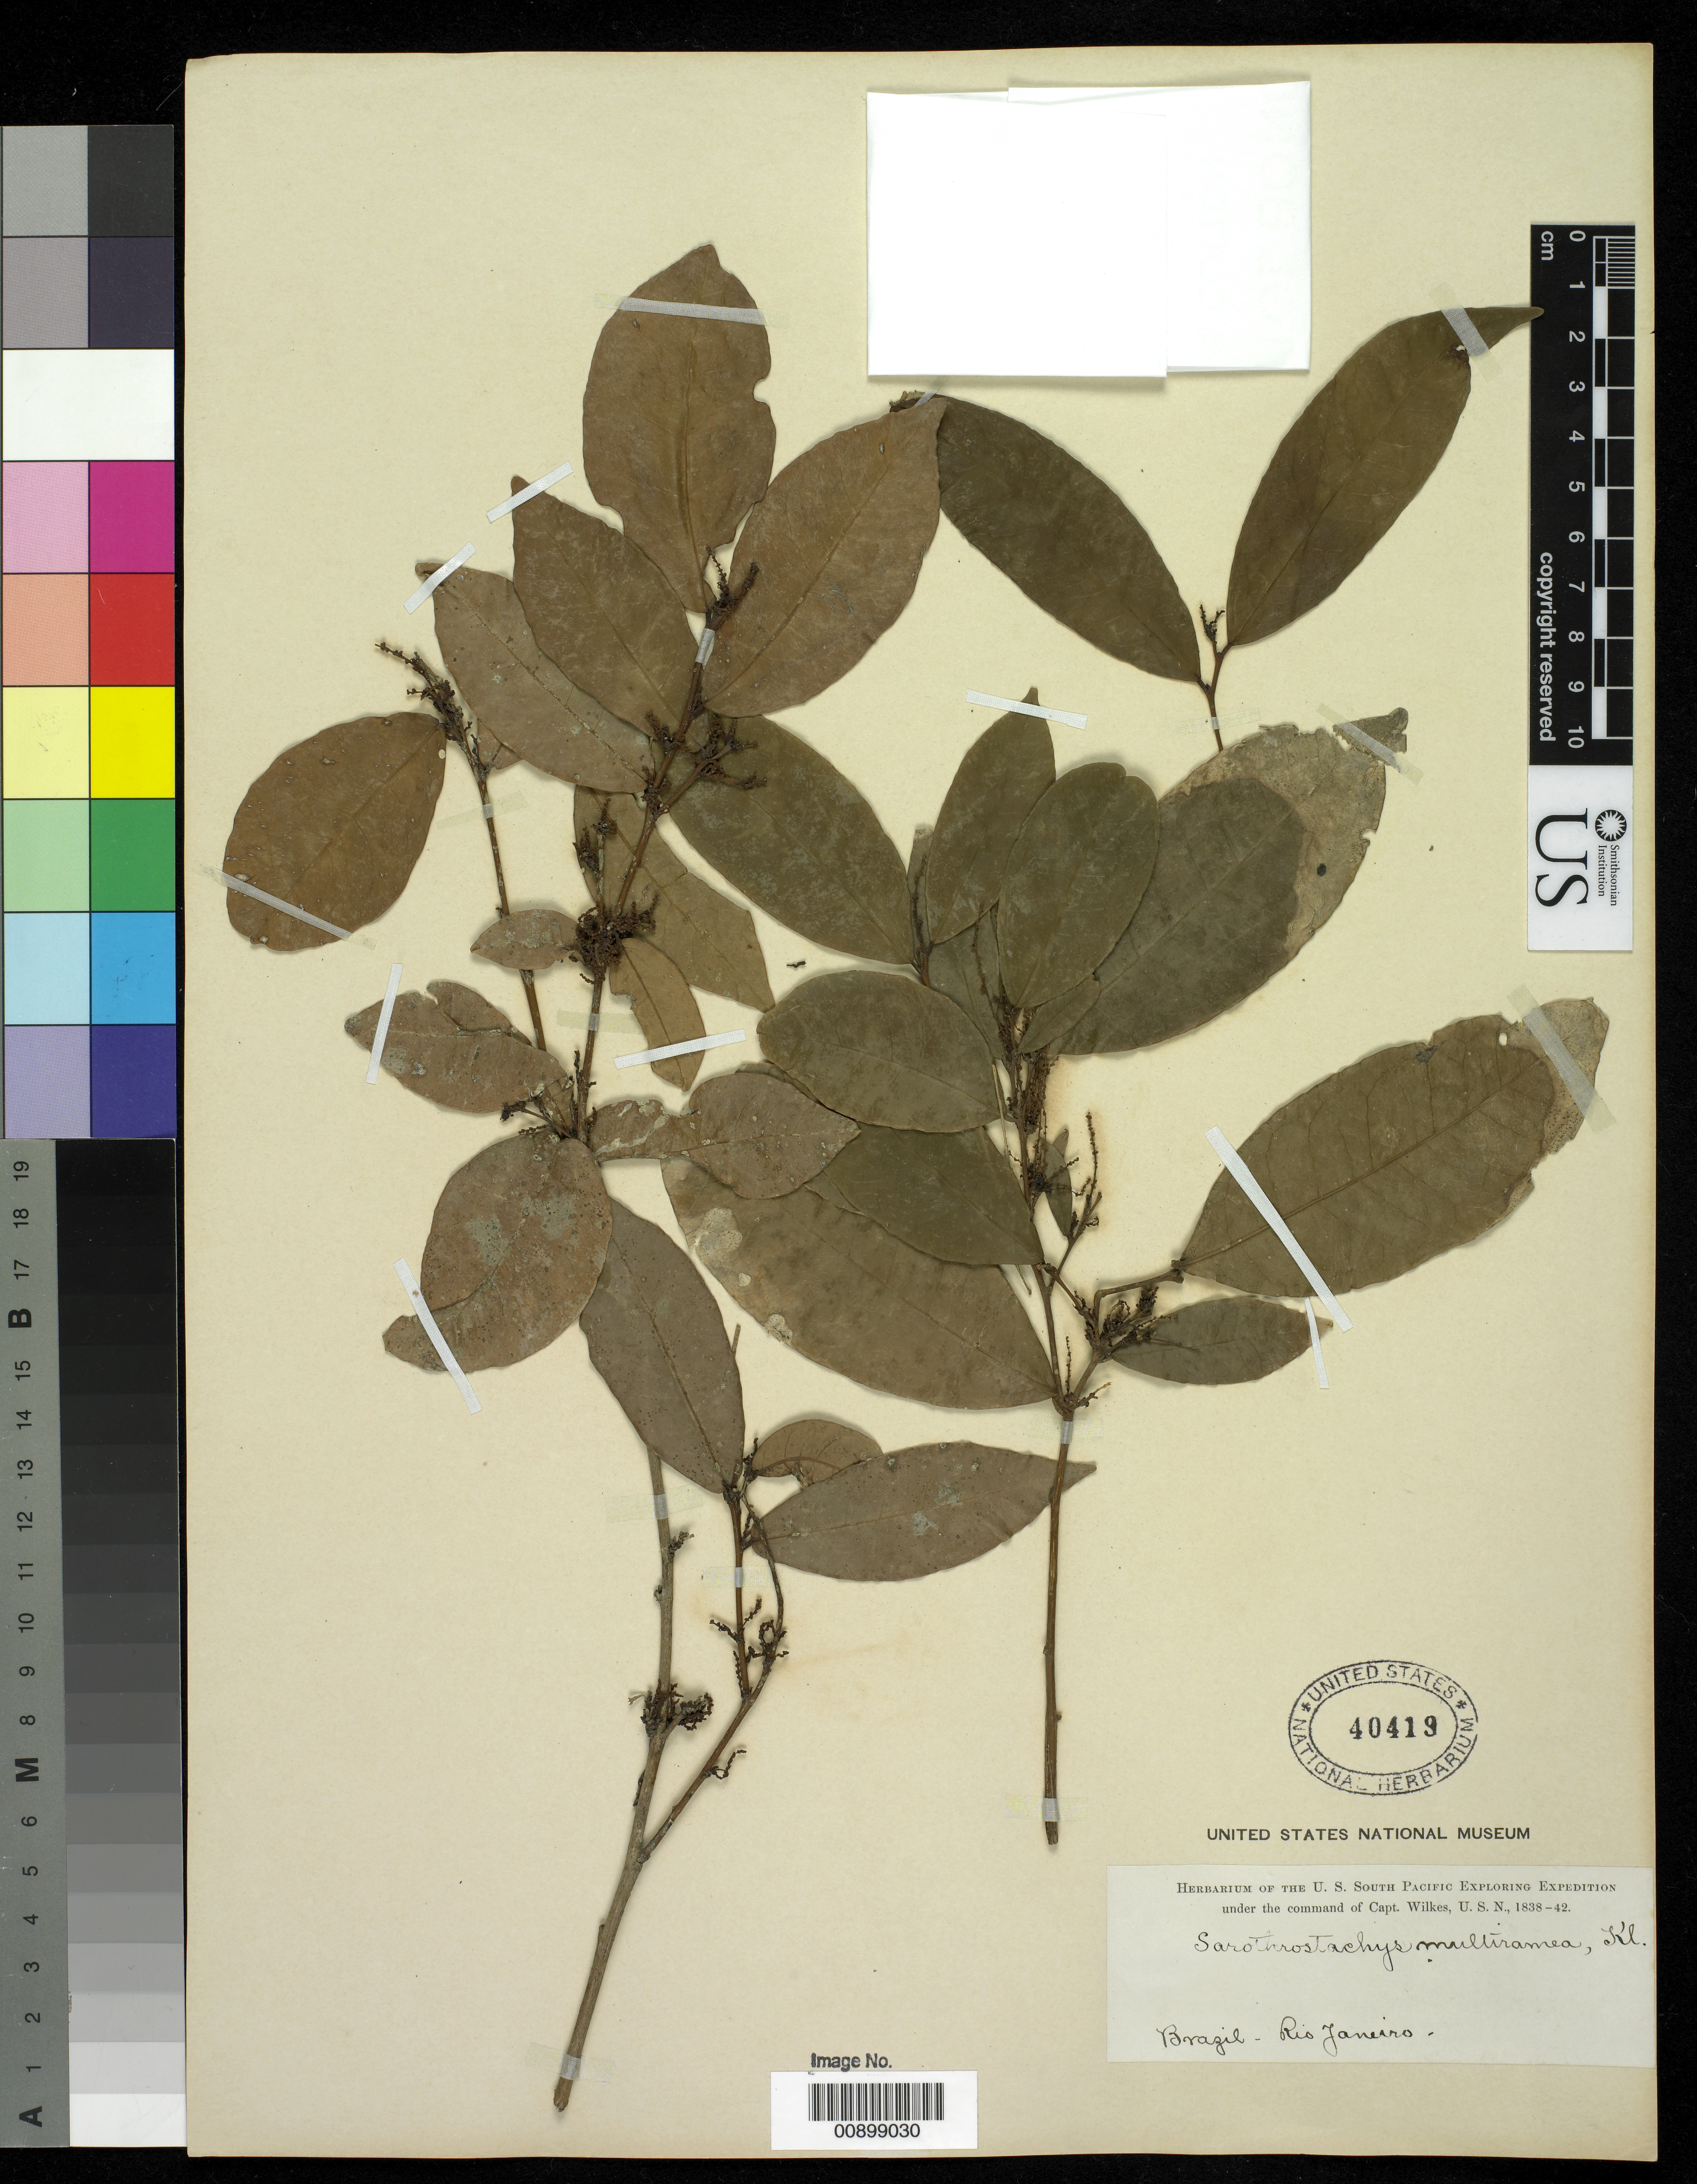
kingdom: Plantae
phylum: Tracheophyta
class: Magnoliopsida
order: Malpighiales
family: Euphorbiaceae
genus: Sebastiania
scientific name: Sebastiania multiramea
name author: (Klotzsch) Mart.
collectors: Wilkes Explor. Exped.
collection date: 1838/1842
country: Brazil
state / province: Rio de Janeiro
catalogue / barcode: US 40419